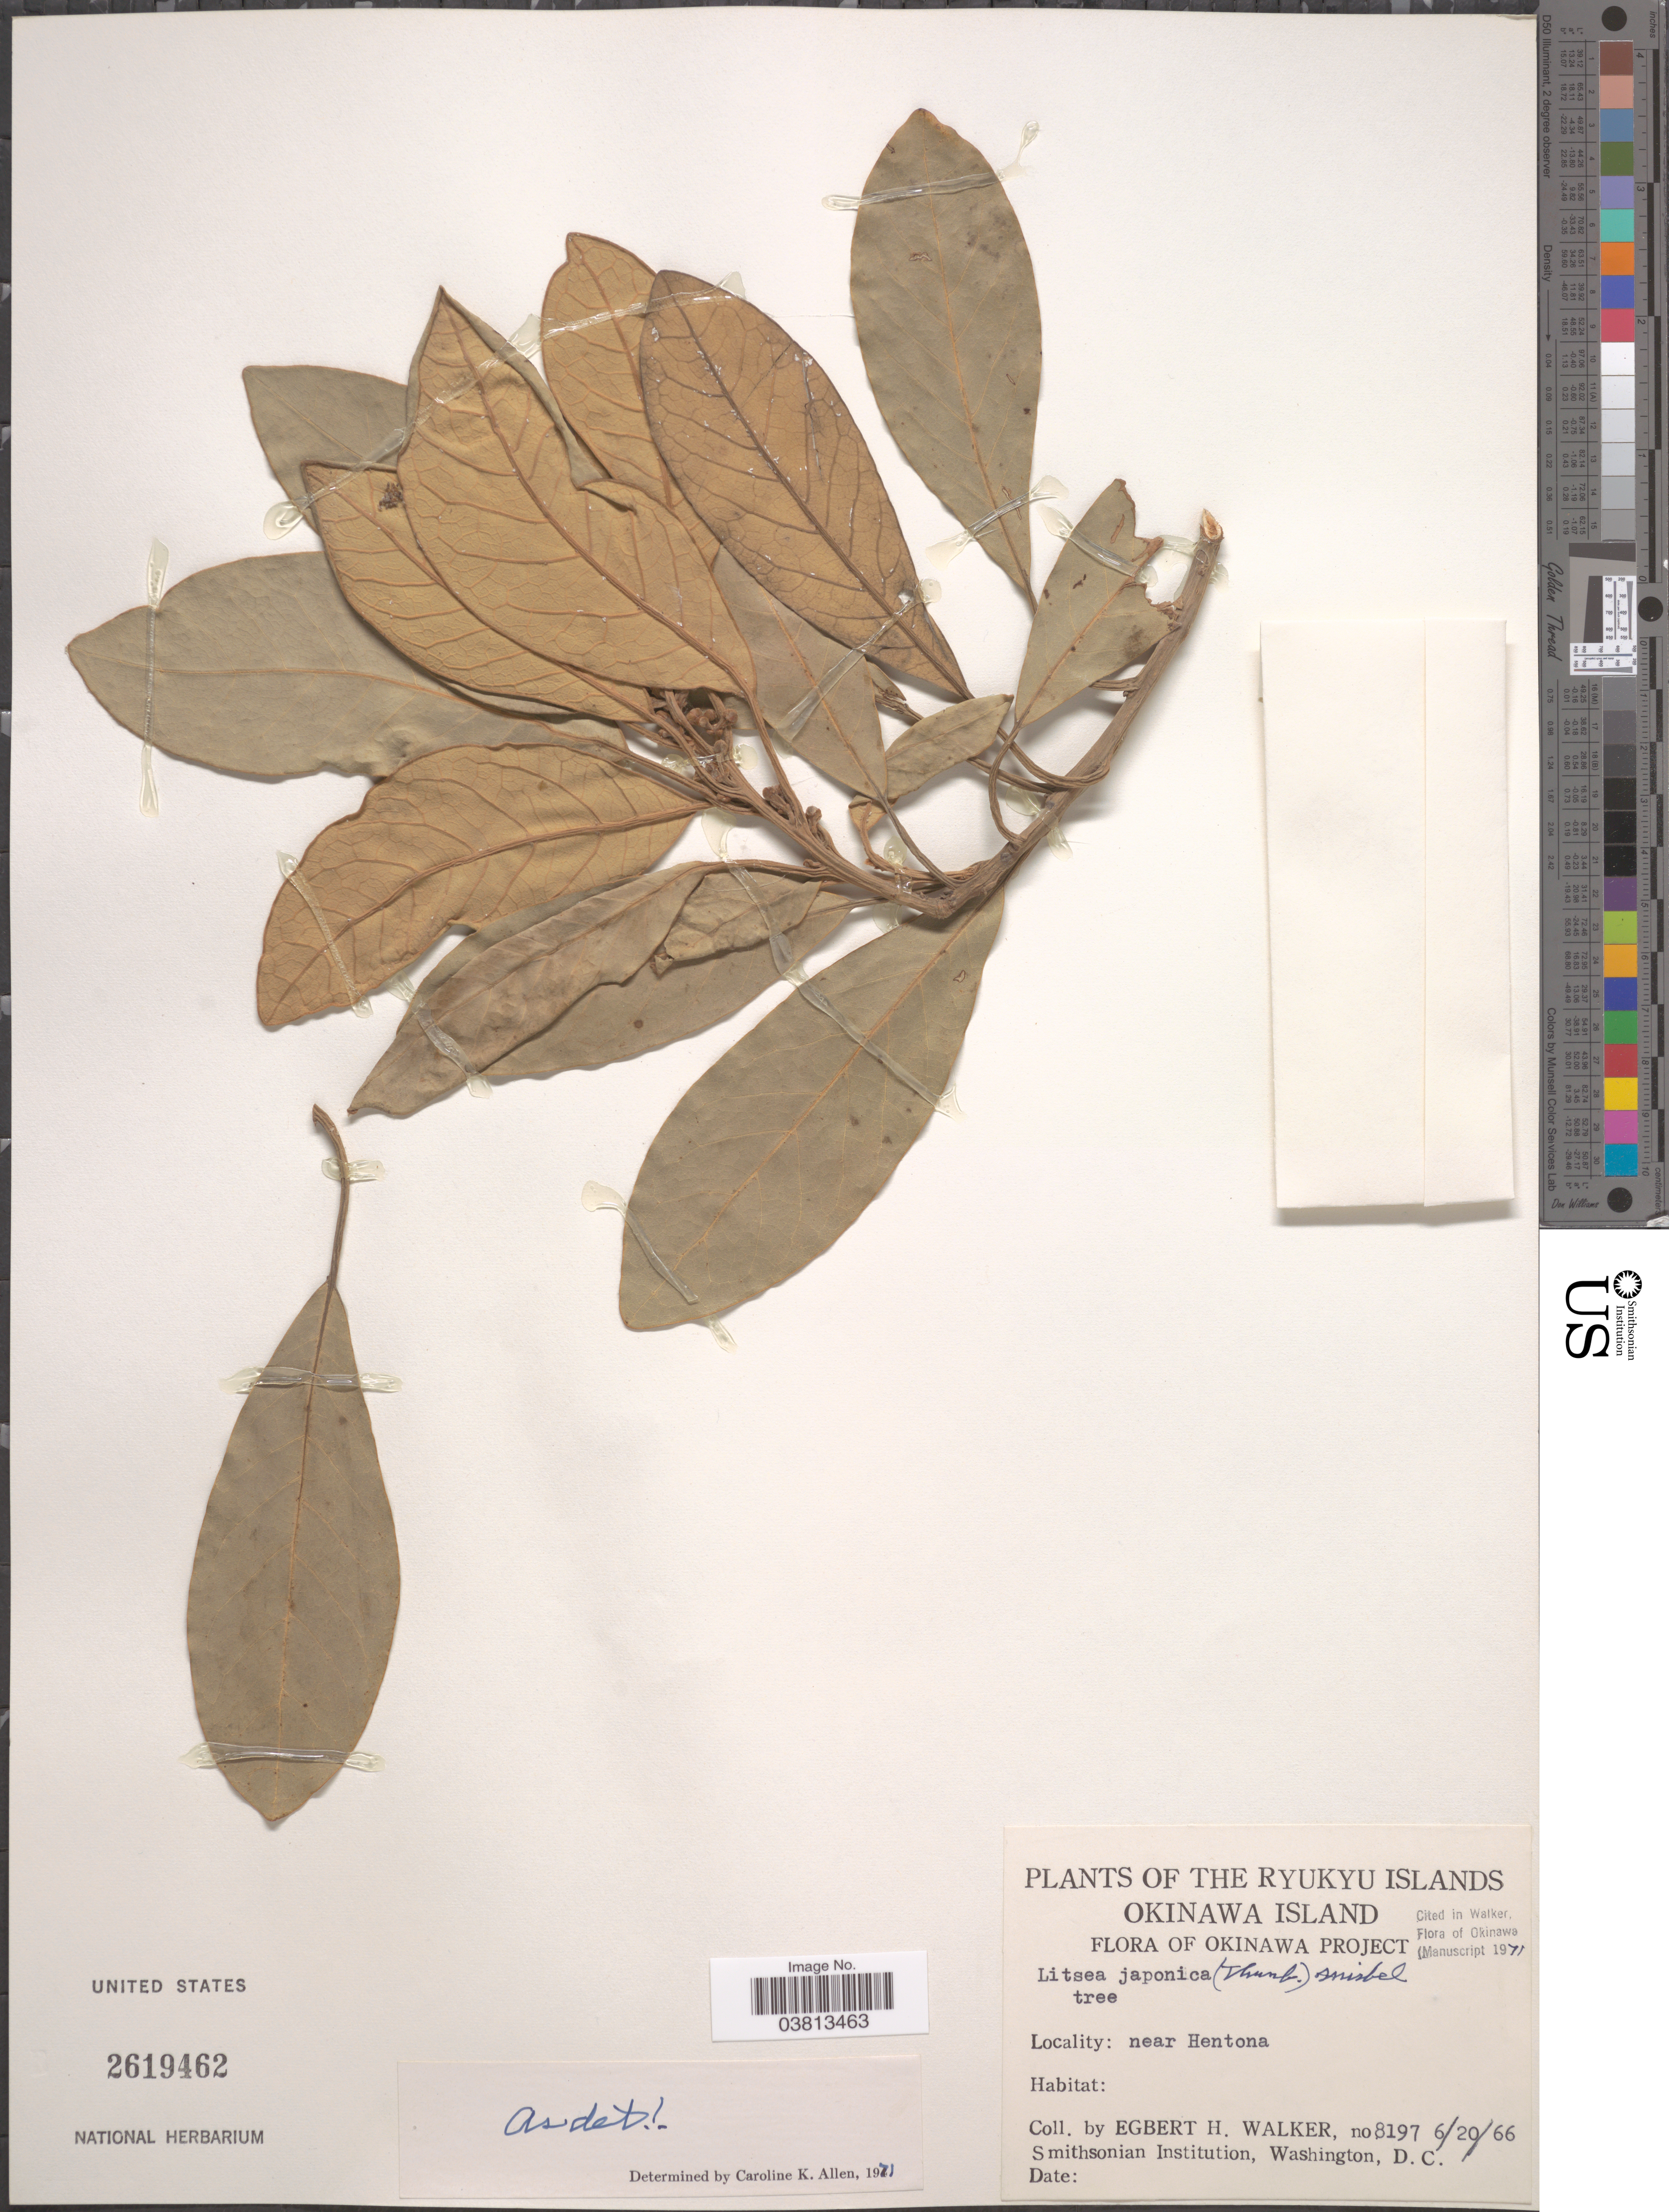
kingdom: Plantae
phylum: Tracheophyta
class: Magnoliopsida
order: Laurales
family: Lauraceae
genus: Litsea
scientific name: Litsea japonica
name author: (Thunb.) Juss.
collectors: E. H. Walker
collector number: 8197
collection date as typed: Transcribed d/m/y: 20/6/66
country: Japan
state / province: Okinawa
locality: Ryukyu Islands. Okinawa Island. Okinawa Project. Near Hentona.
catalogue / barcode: US 2619462